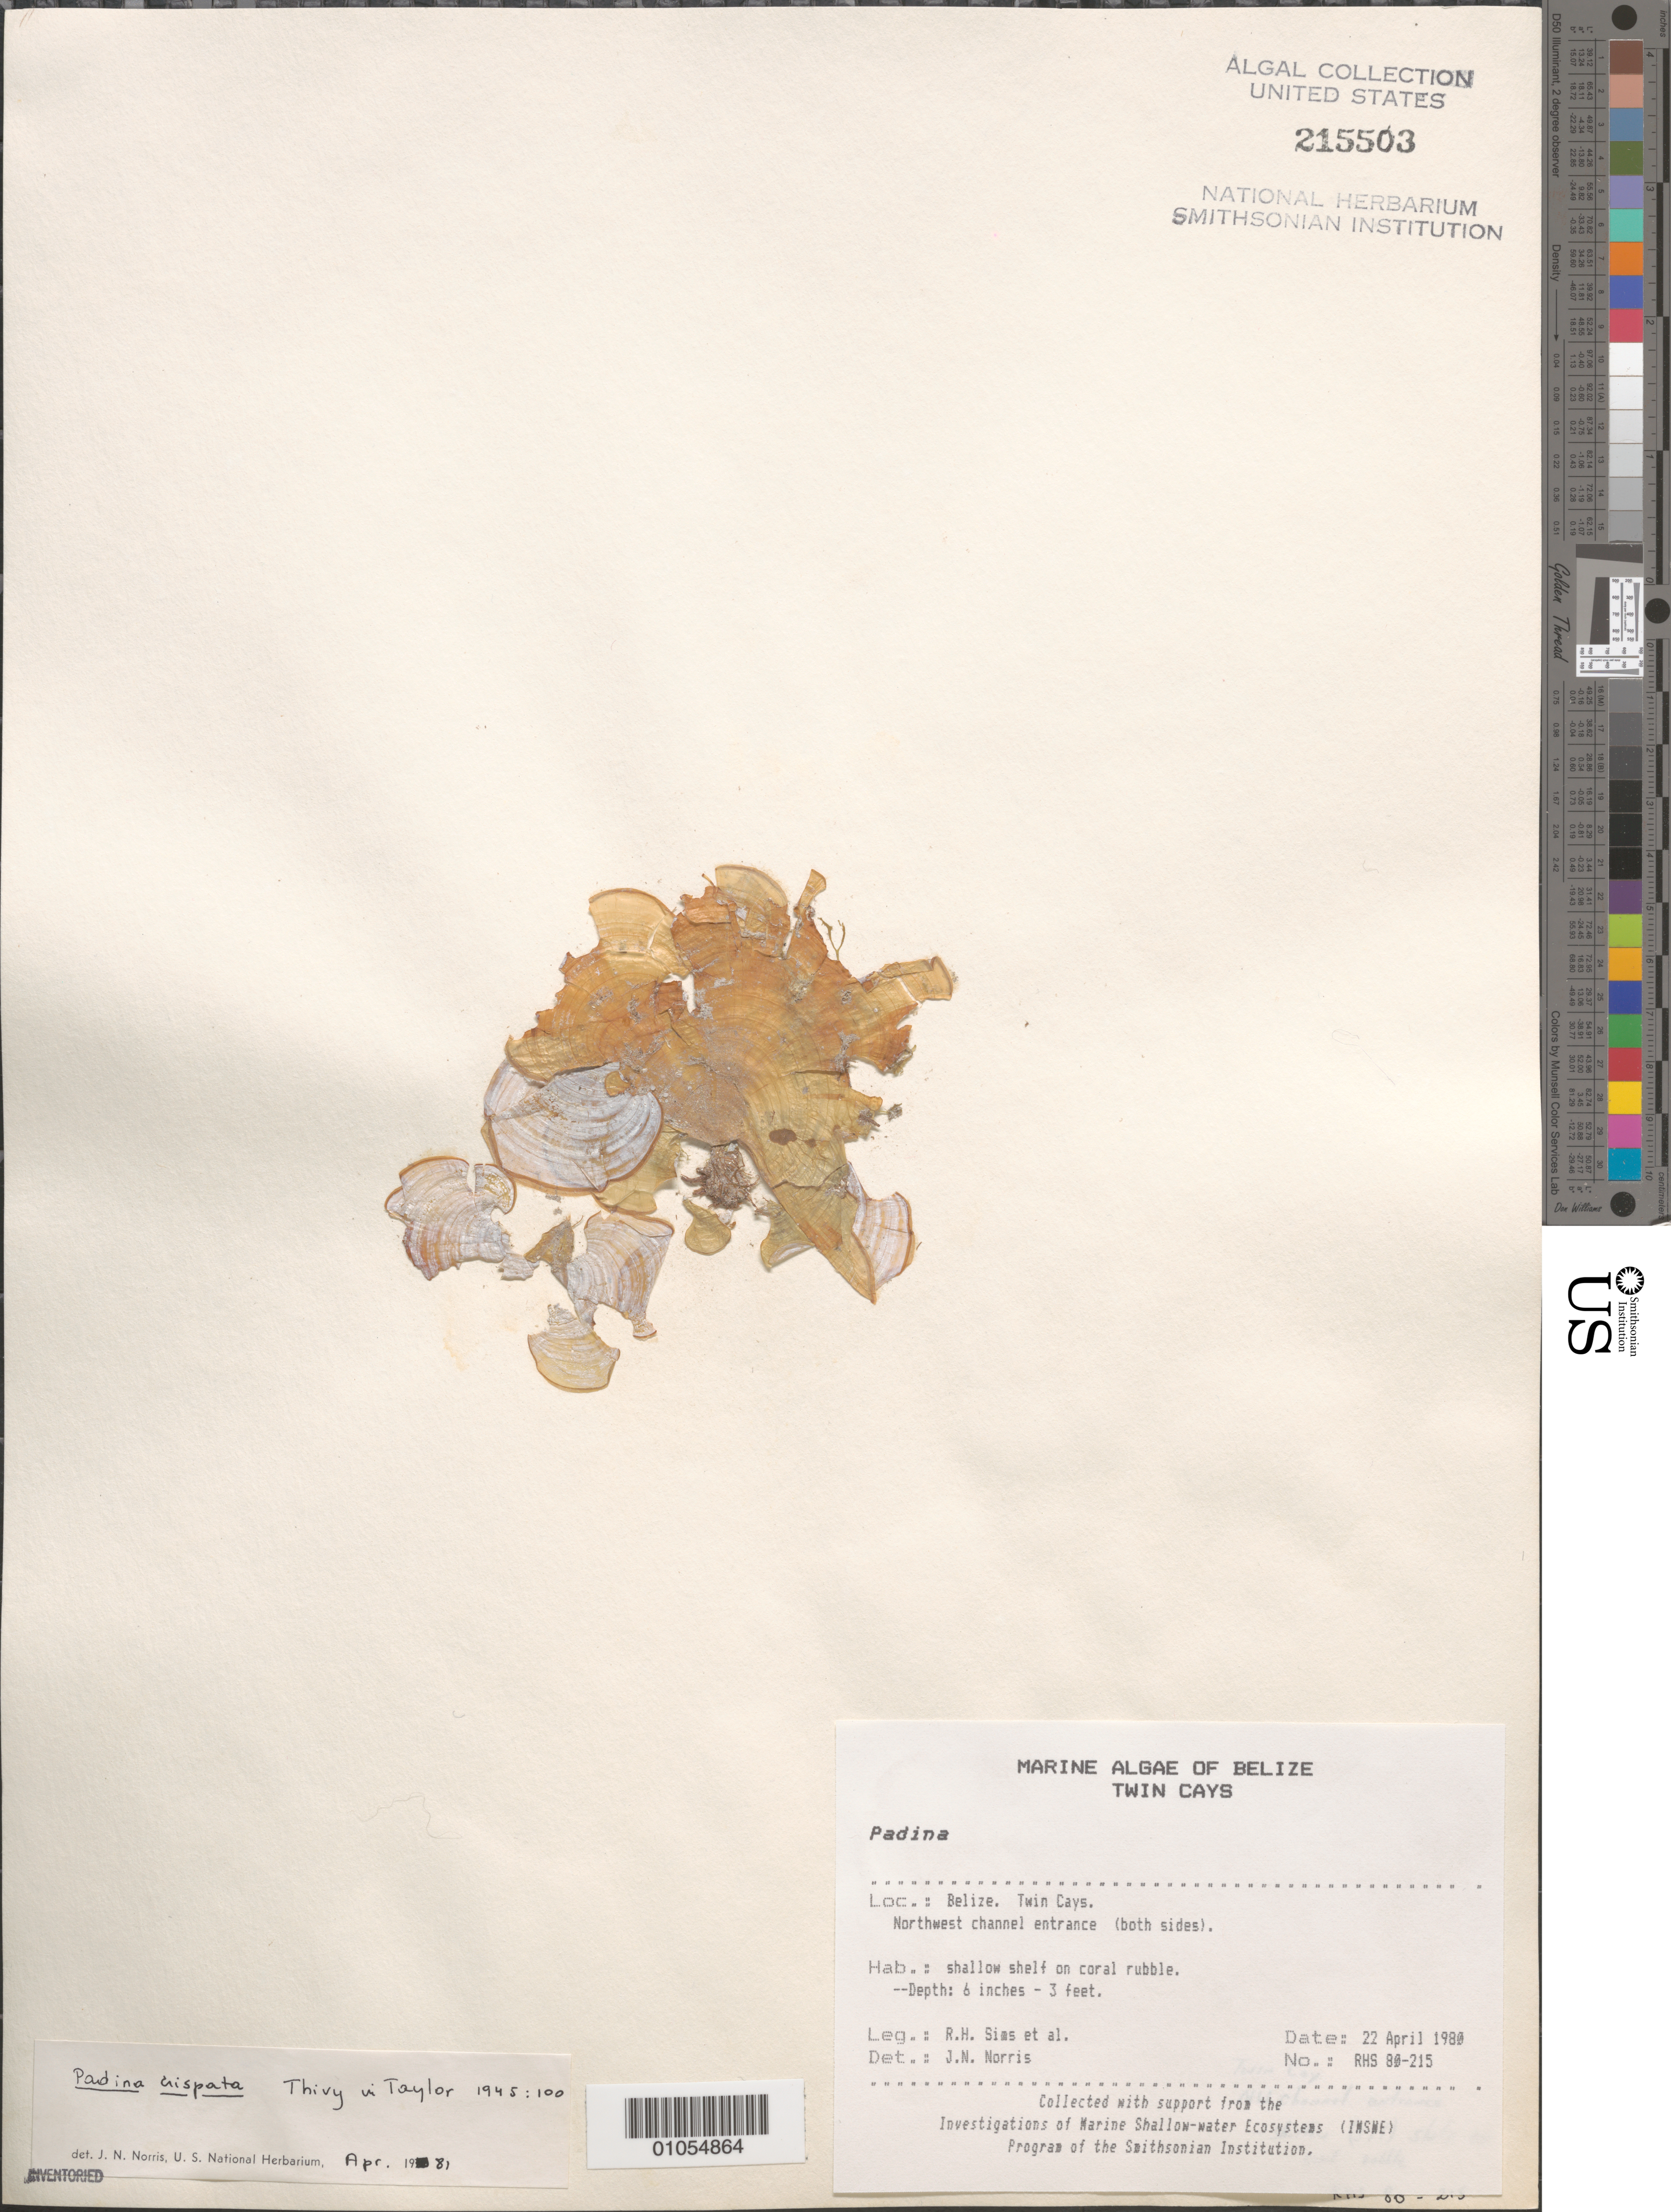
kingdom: Chromista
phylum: Ochrophyta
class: Phaeophyceae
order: Dictyotales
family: Dictyotaceae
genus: Padina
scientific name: Padina crispata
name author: Thivy in W.R. Taylor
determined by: Norris, James N.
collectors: R. H. Sims & et al.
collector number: RHS 80-215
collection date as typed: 22 Apr 1980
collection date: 1980-04-22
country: Belize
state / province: Stann Creek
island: Twin Cays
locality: Northwest channel entrance (both sides)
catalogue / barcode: US 215503